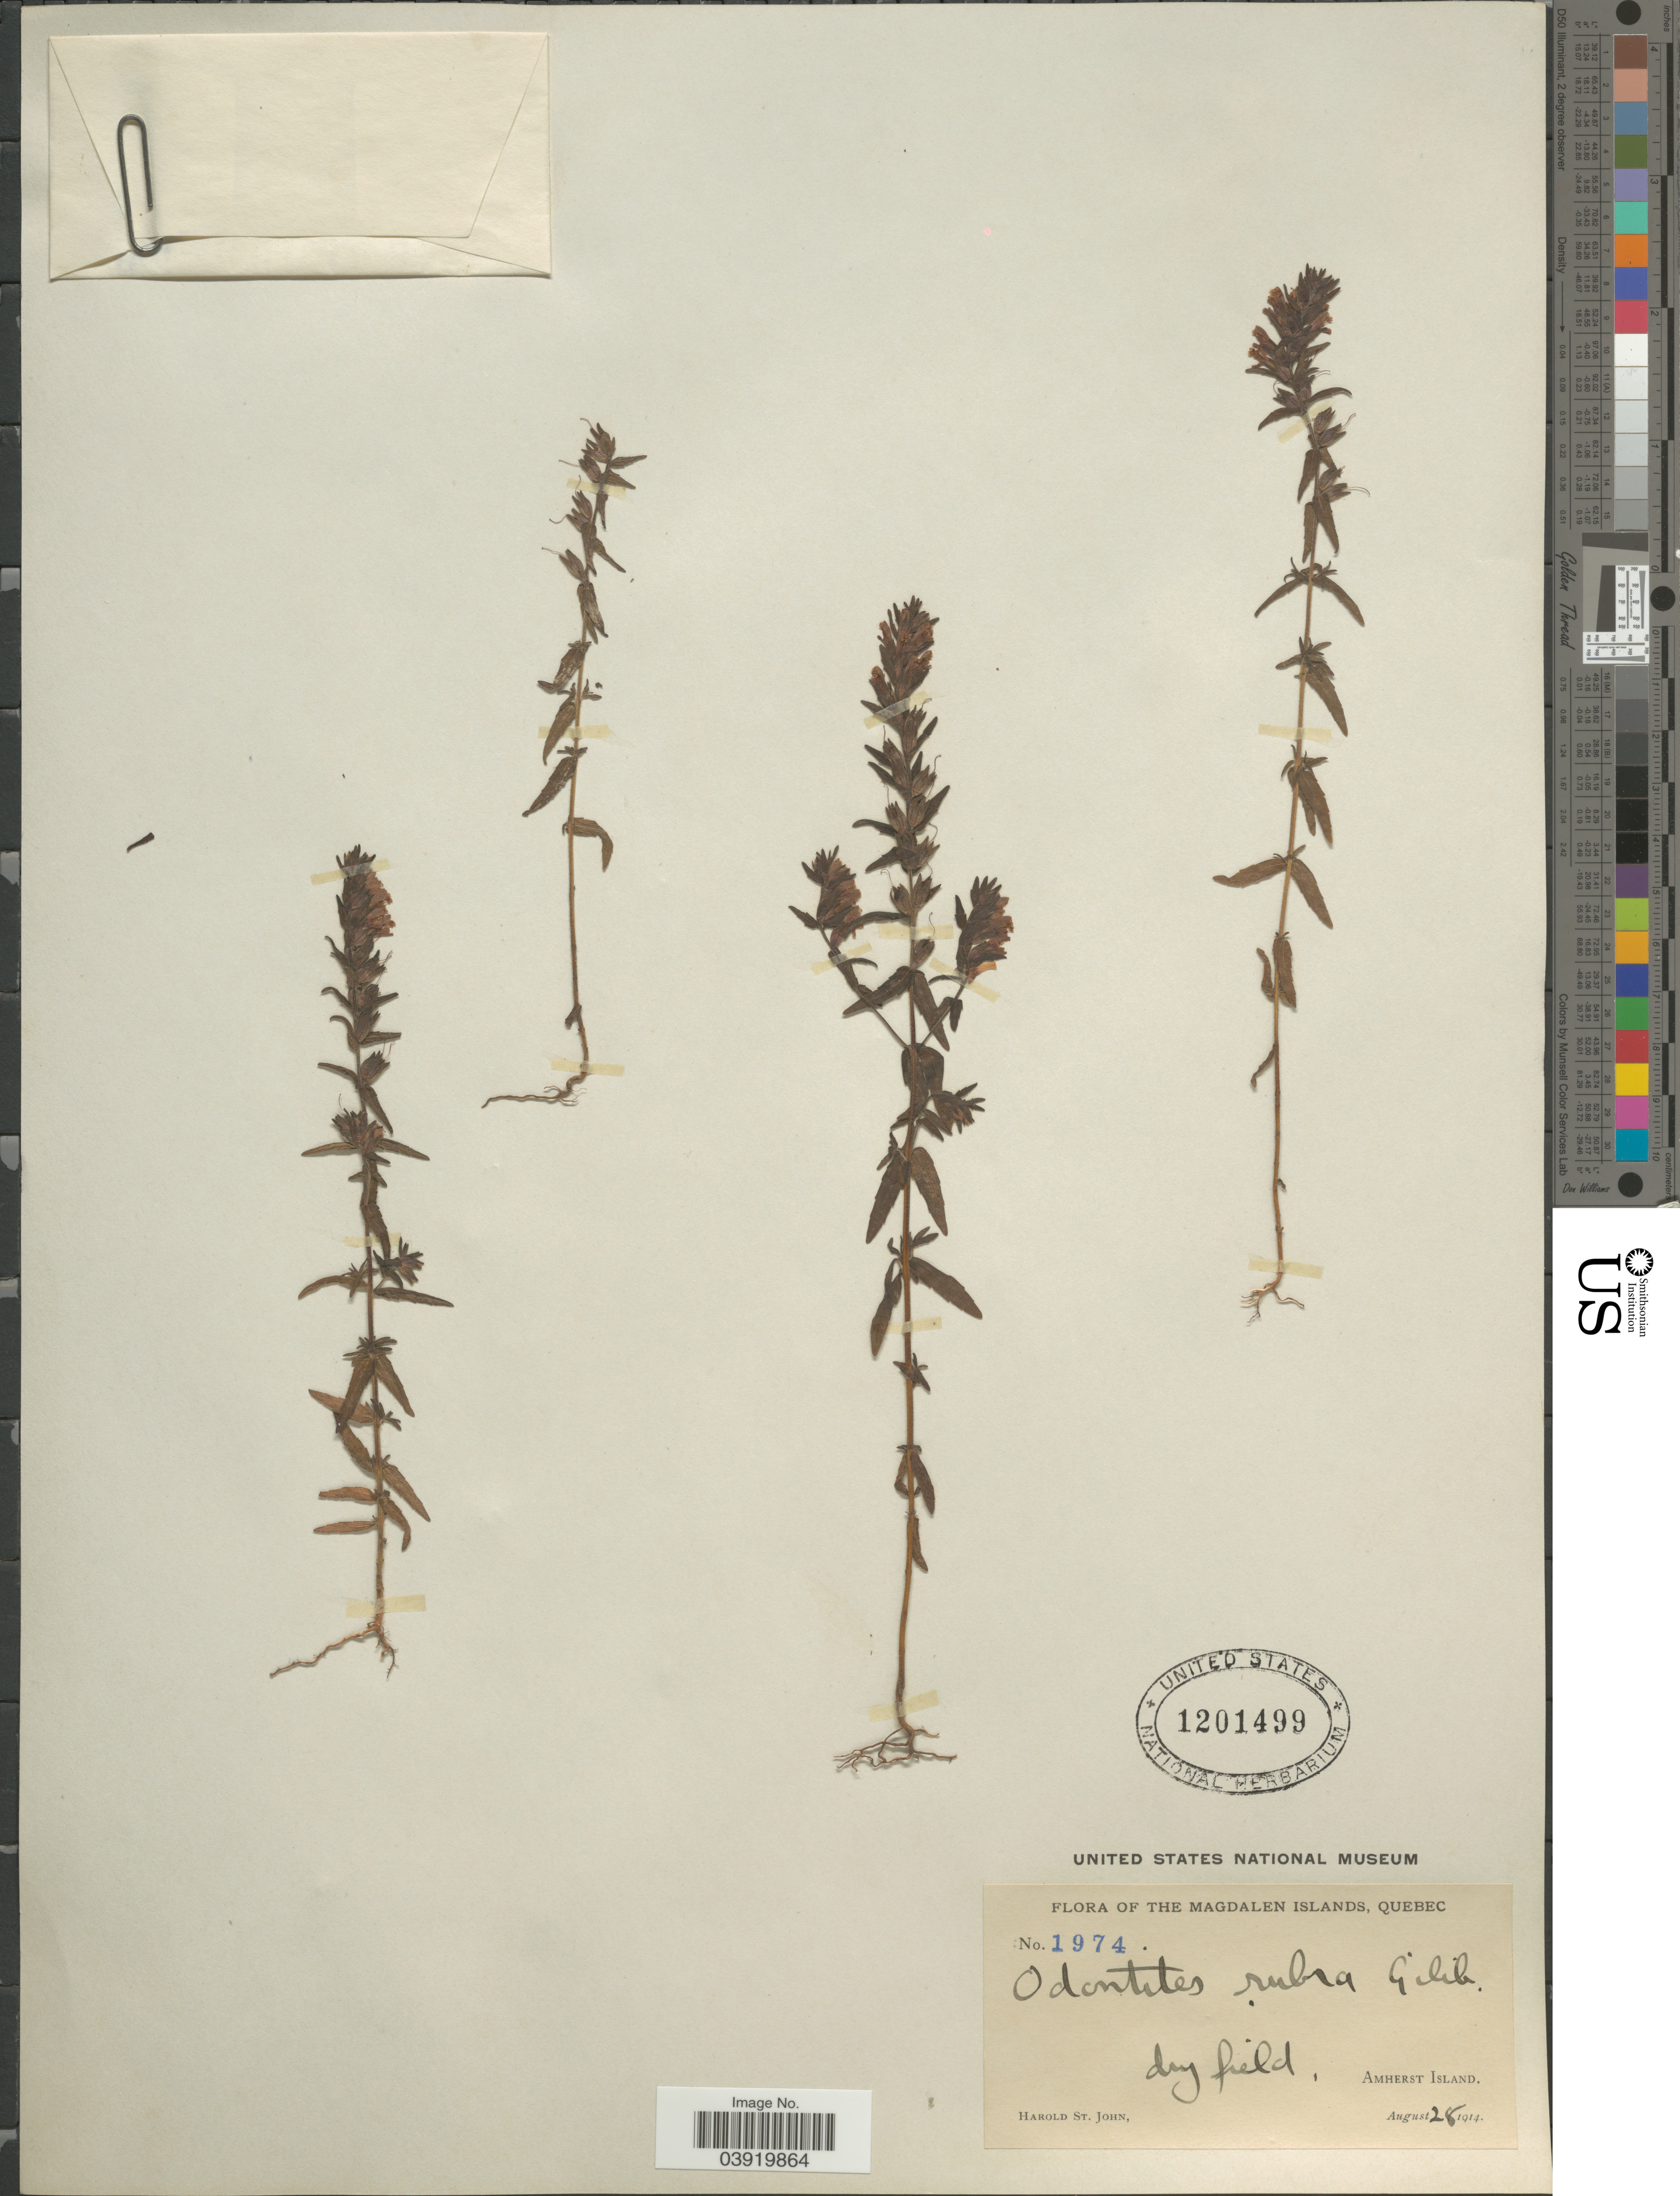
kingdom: Plantae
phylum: Tracheophyta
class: Magnoliopsida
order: Lamiales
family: Orobanchaceae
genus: Odontites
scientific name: Odontites vulgaris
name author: Moench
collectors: H. St. John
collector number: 1974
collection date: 1914-08-28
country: Canada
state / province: Quebec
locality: The Magdalen Islands. Amherst Island.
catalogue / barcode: US 1201499